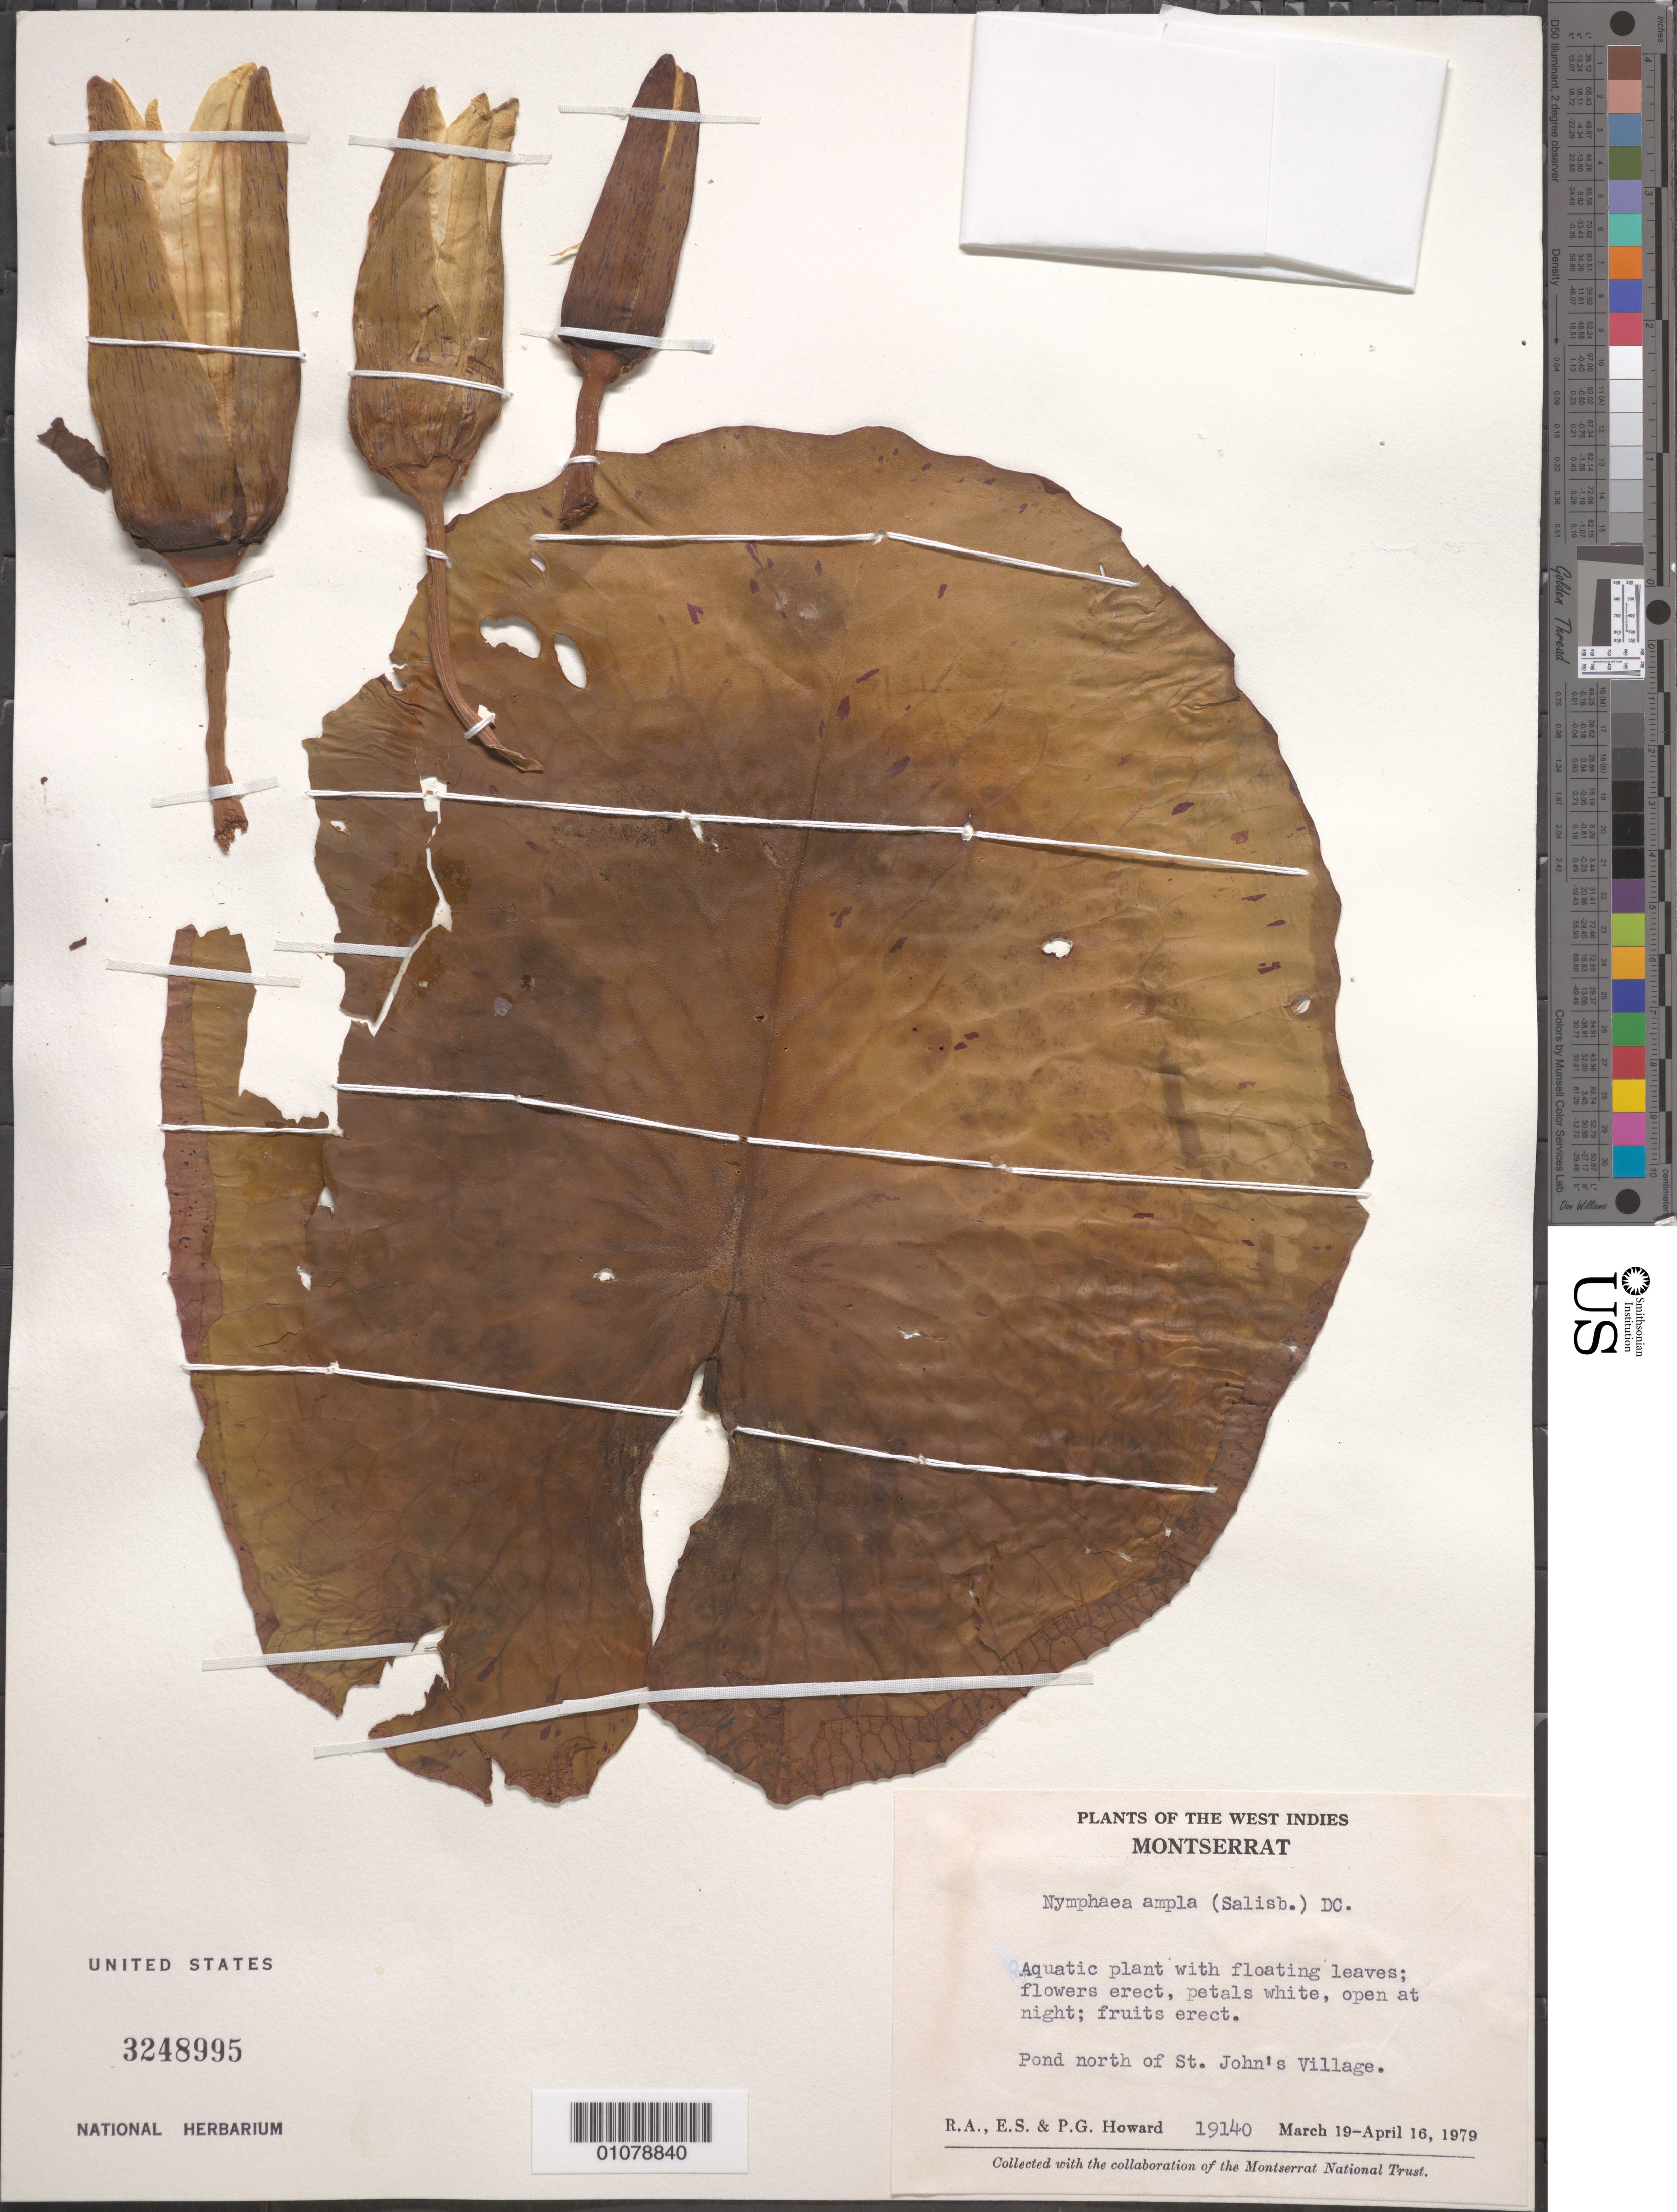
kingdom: Plantae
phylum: Tracheophyta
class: Magnoliopsida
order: Nymphaeales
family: Nymphaeaceae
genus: Nymphaea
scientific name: Nymphaea ampla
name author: (Salisb.) DC.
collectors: E. S. Howard, P. Howard & R. A. Howard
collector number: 19140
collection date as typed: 19 Mar 1979 to 16 Apr 1979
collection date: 1979-03-19/1979-04-16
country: Montserrat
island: Montserrat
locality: N of St. John's Village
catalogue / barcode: US 3248995